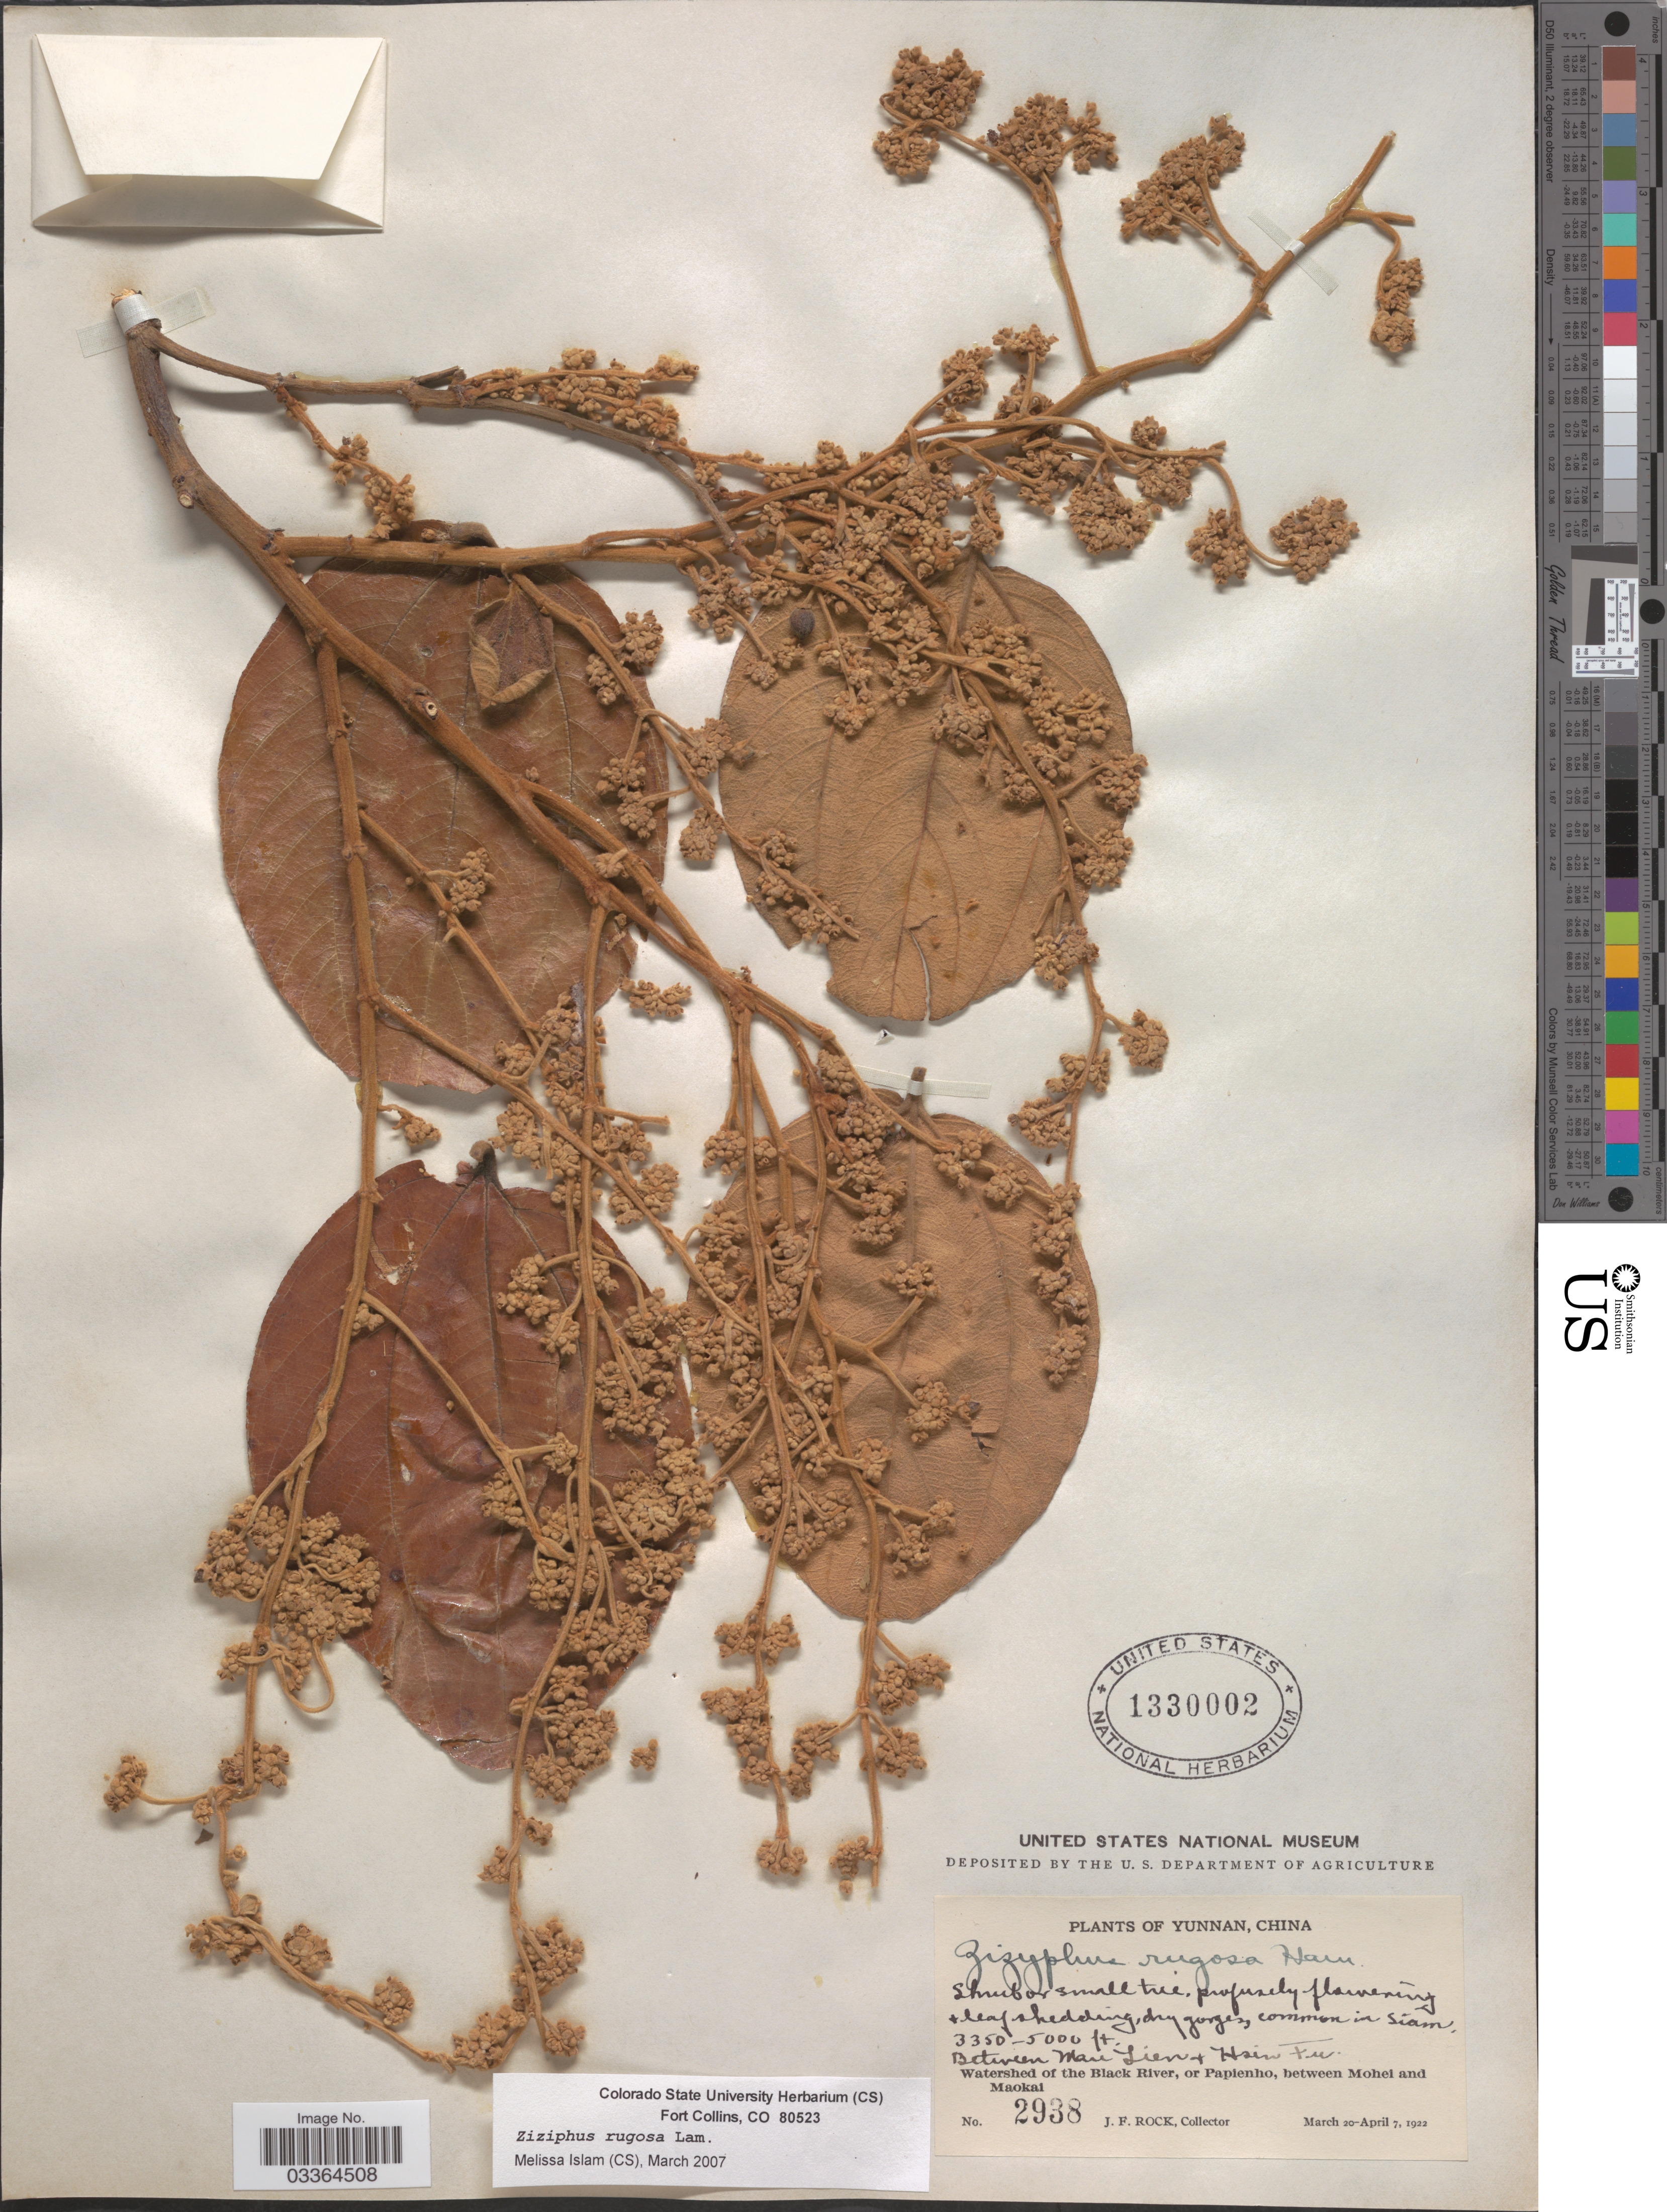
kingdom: Plantae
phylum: Tracheophyta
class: Magnoliopsida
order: Rosales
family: Rhamnaceae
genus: Ziziphus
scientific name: Ziziphus rugosa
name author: Lam.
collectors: J. Rock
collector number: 2938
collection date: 1922-03-20/1922-04-07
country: China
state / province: Yunnan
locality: Between Mau Lien + Hsin Fu. Watershed of the Black River, or Papienho, between Mohei and Maokai.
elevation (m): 1021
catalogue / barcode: US 1330002